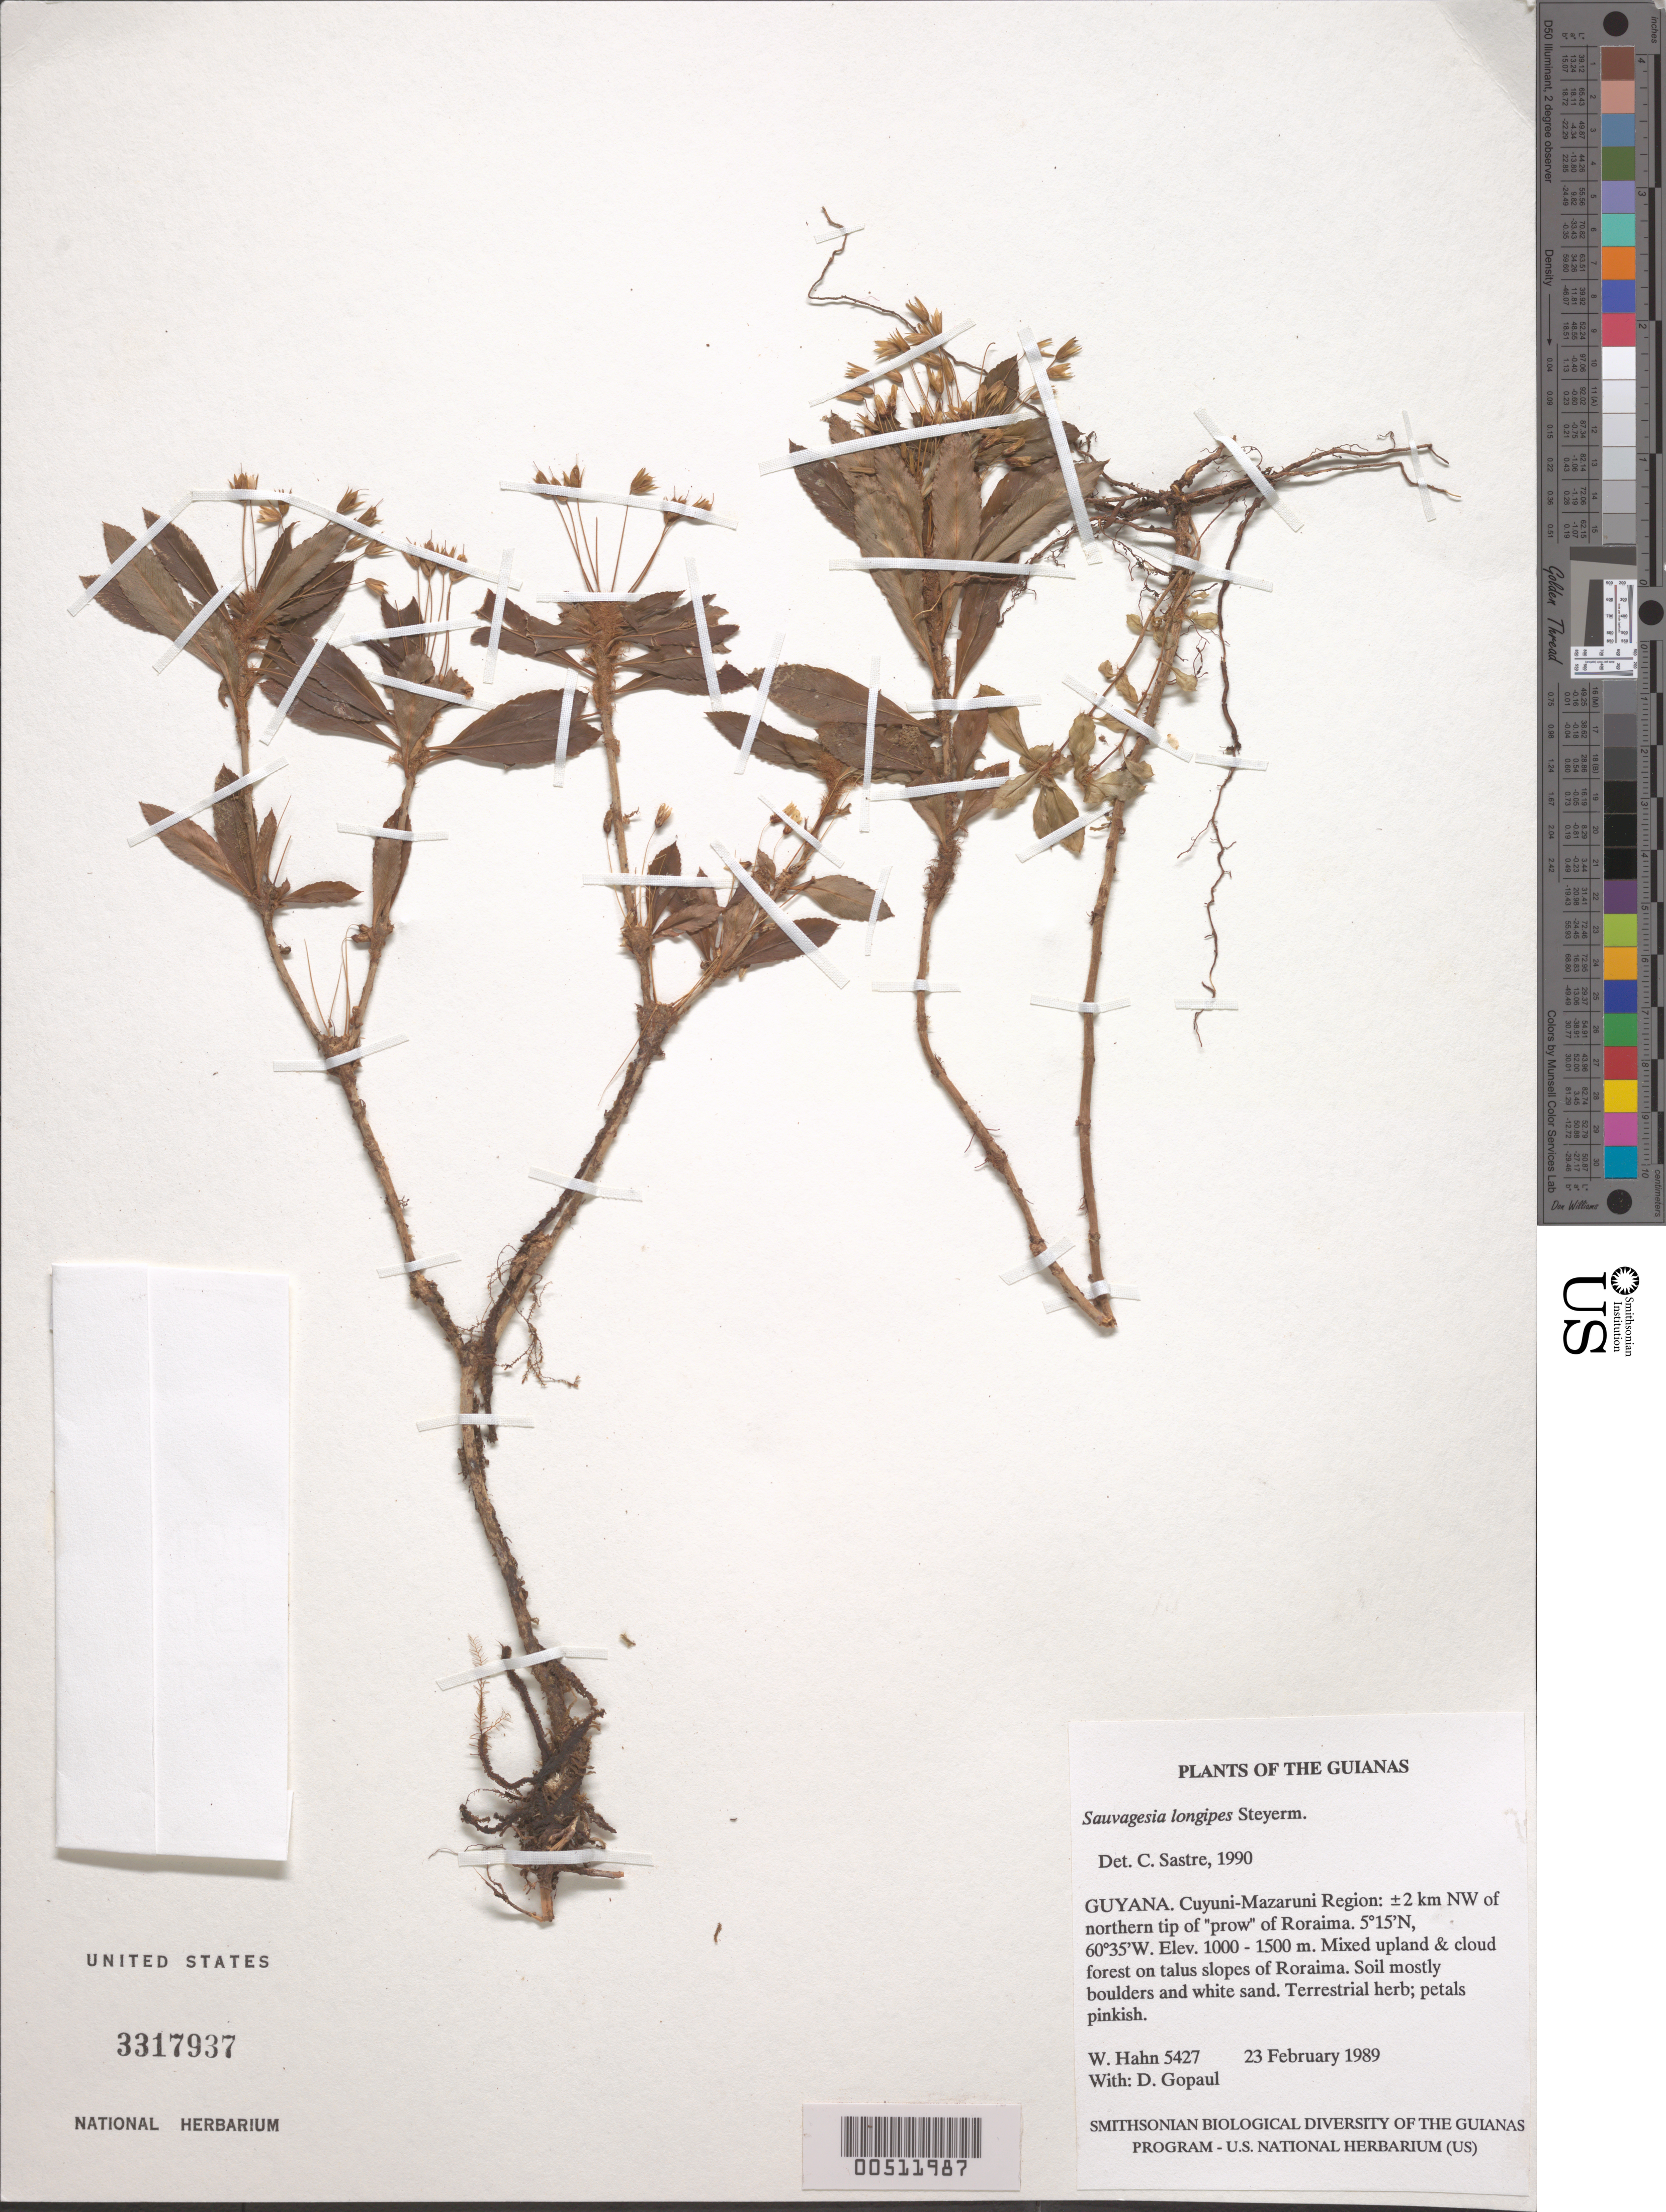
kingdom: Plantae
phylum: Tracheophyta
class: Magnoliopsida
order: Malpighiales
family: Ochnaceae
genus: Sauvagesia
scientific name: Sauvagesia longipes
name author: Steyerm.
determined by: Sastre, C. H. L.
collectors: W. Hahn & D. Gopaul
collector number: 5427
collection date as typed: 23 February 1989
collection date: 1989-02-23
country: Guyana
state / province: Cuyuni-Mazaruni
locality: ±2 km NW of northern tip of "prow" of Roraima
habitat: Mixed upland & cloud forest on talus slopes of Roraima. Soil mostly boulders and white sand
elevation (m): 1000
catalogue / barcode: US 3317937